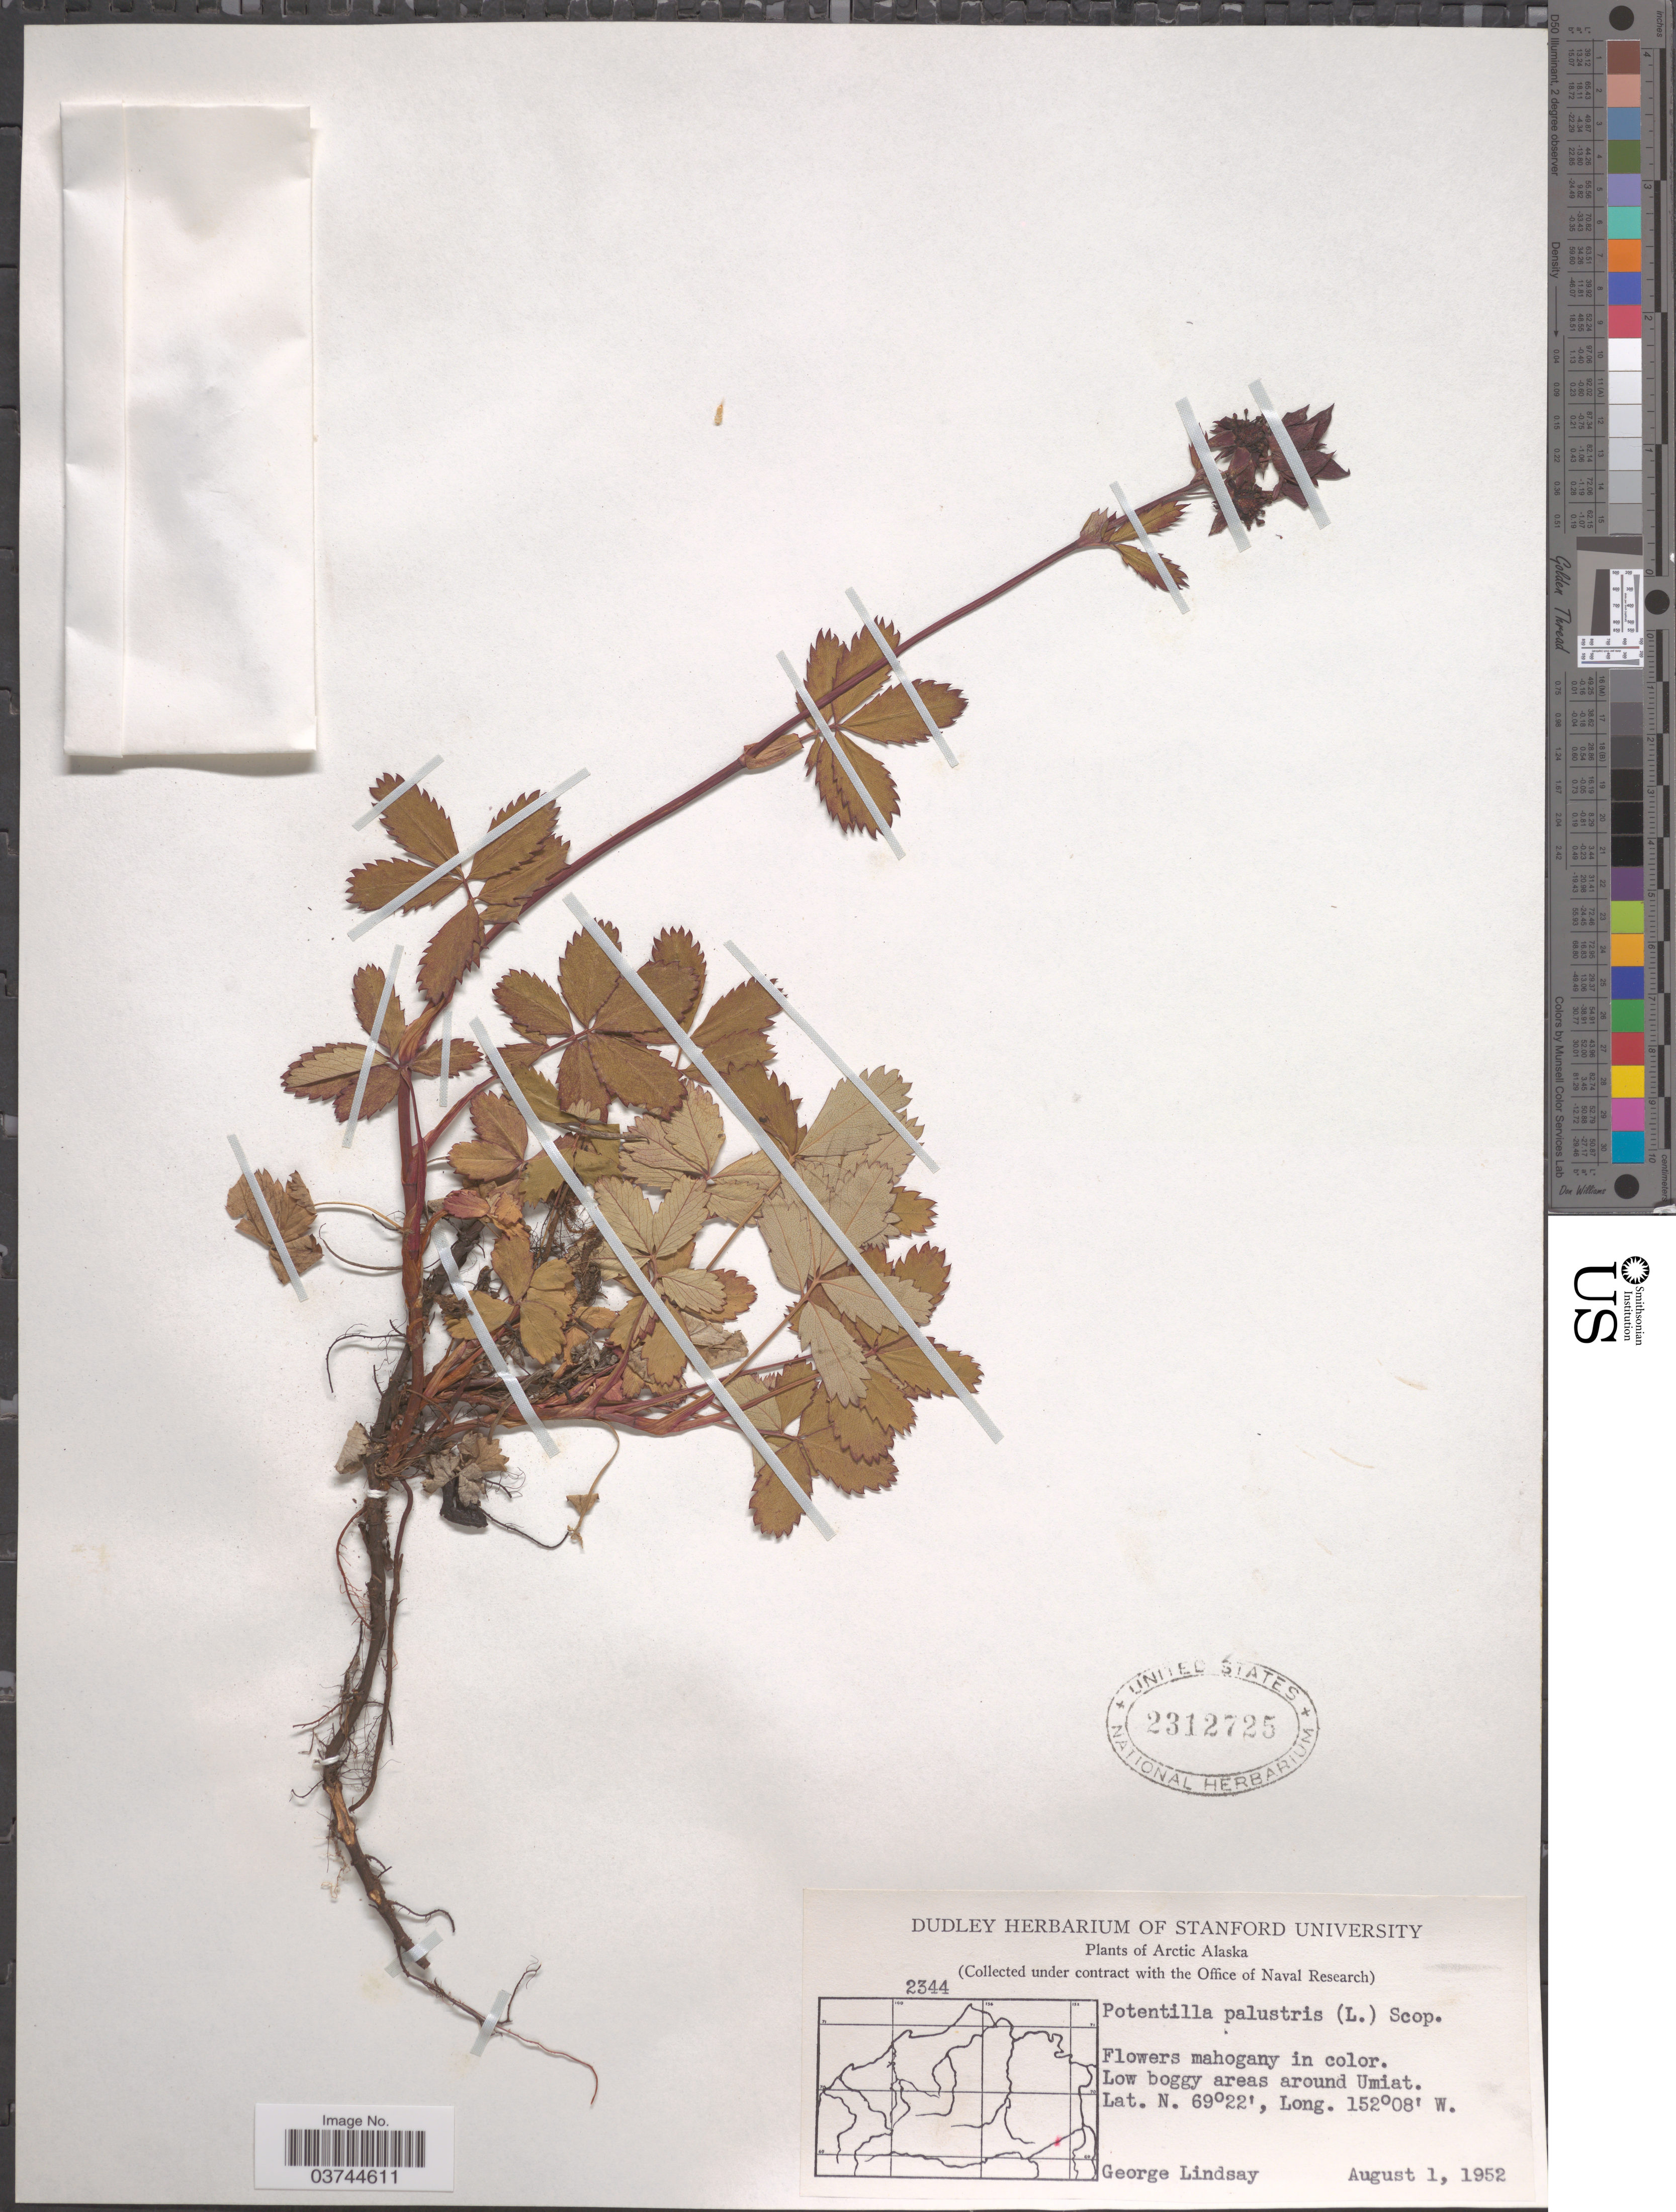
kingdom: Plantae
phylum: Tracheophyta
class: Magnoliopsida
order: Rosales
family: Rosaceae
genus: Comarum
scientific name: Comarum palustre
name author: L.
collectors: G. Lindsay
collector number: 2344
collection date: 1952-08-01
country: United States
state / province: Alaska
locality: Arctic Alaska. Around Umiat.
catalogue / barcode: US 2312725